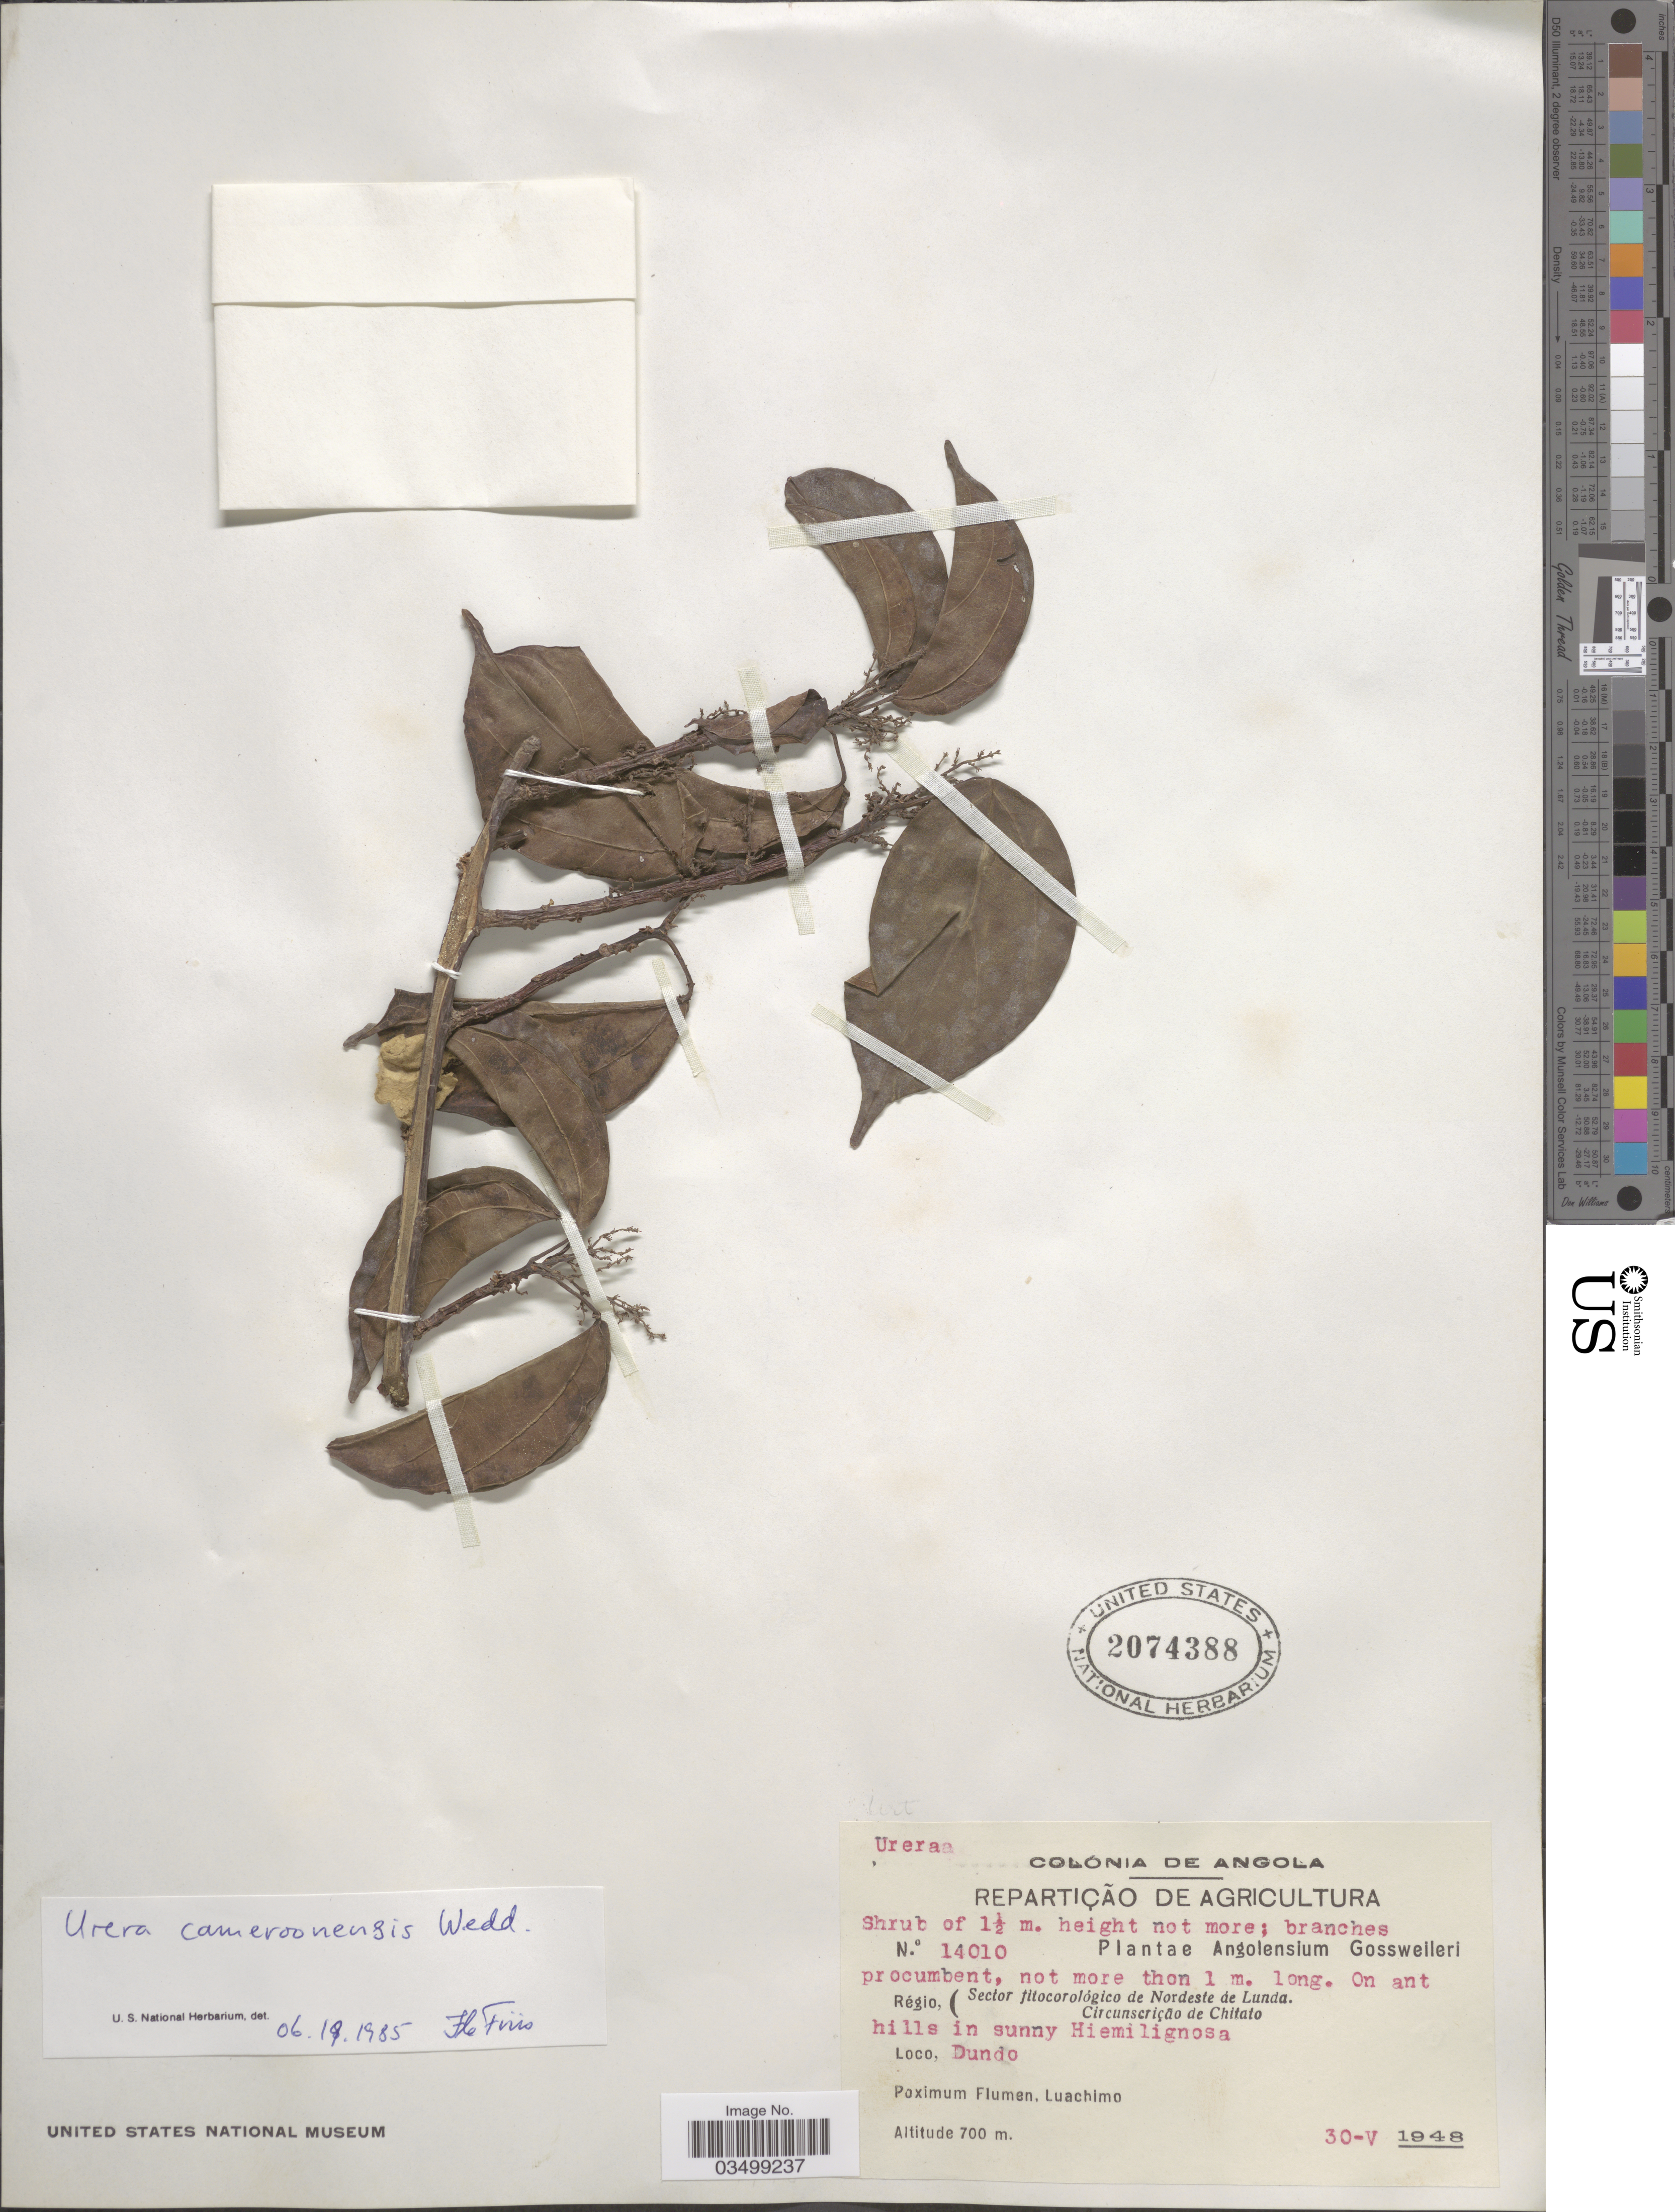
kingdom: Plantae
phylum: Tracheophyta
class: Magnoliopsida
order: Rosales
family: Urticaceae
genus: Scepocarpus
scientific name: Scepocarpus trinervis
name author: (Hochst.) T. Wells & A. K. Monro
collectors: -. Gossweiler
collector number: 14010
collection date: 1948-05-30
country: Angola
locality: Régio, (Sector fitocorológico de Nordeste de Lunda. Circumscrição de Chitato. Hills in sunny Hiemilignosa. Dundo. Poximum Flumen, Luachimo.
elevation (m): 700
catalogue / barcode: US 2074388